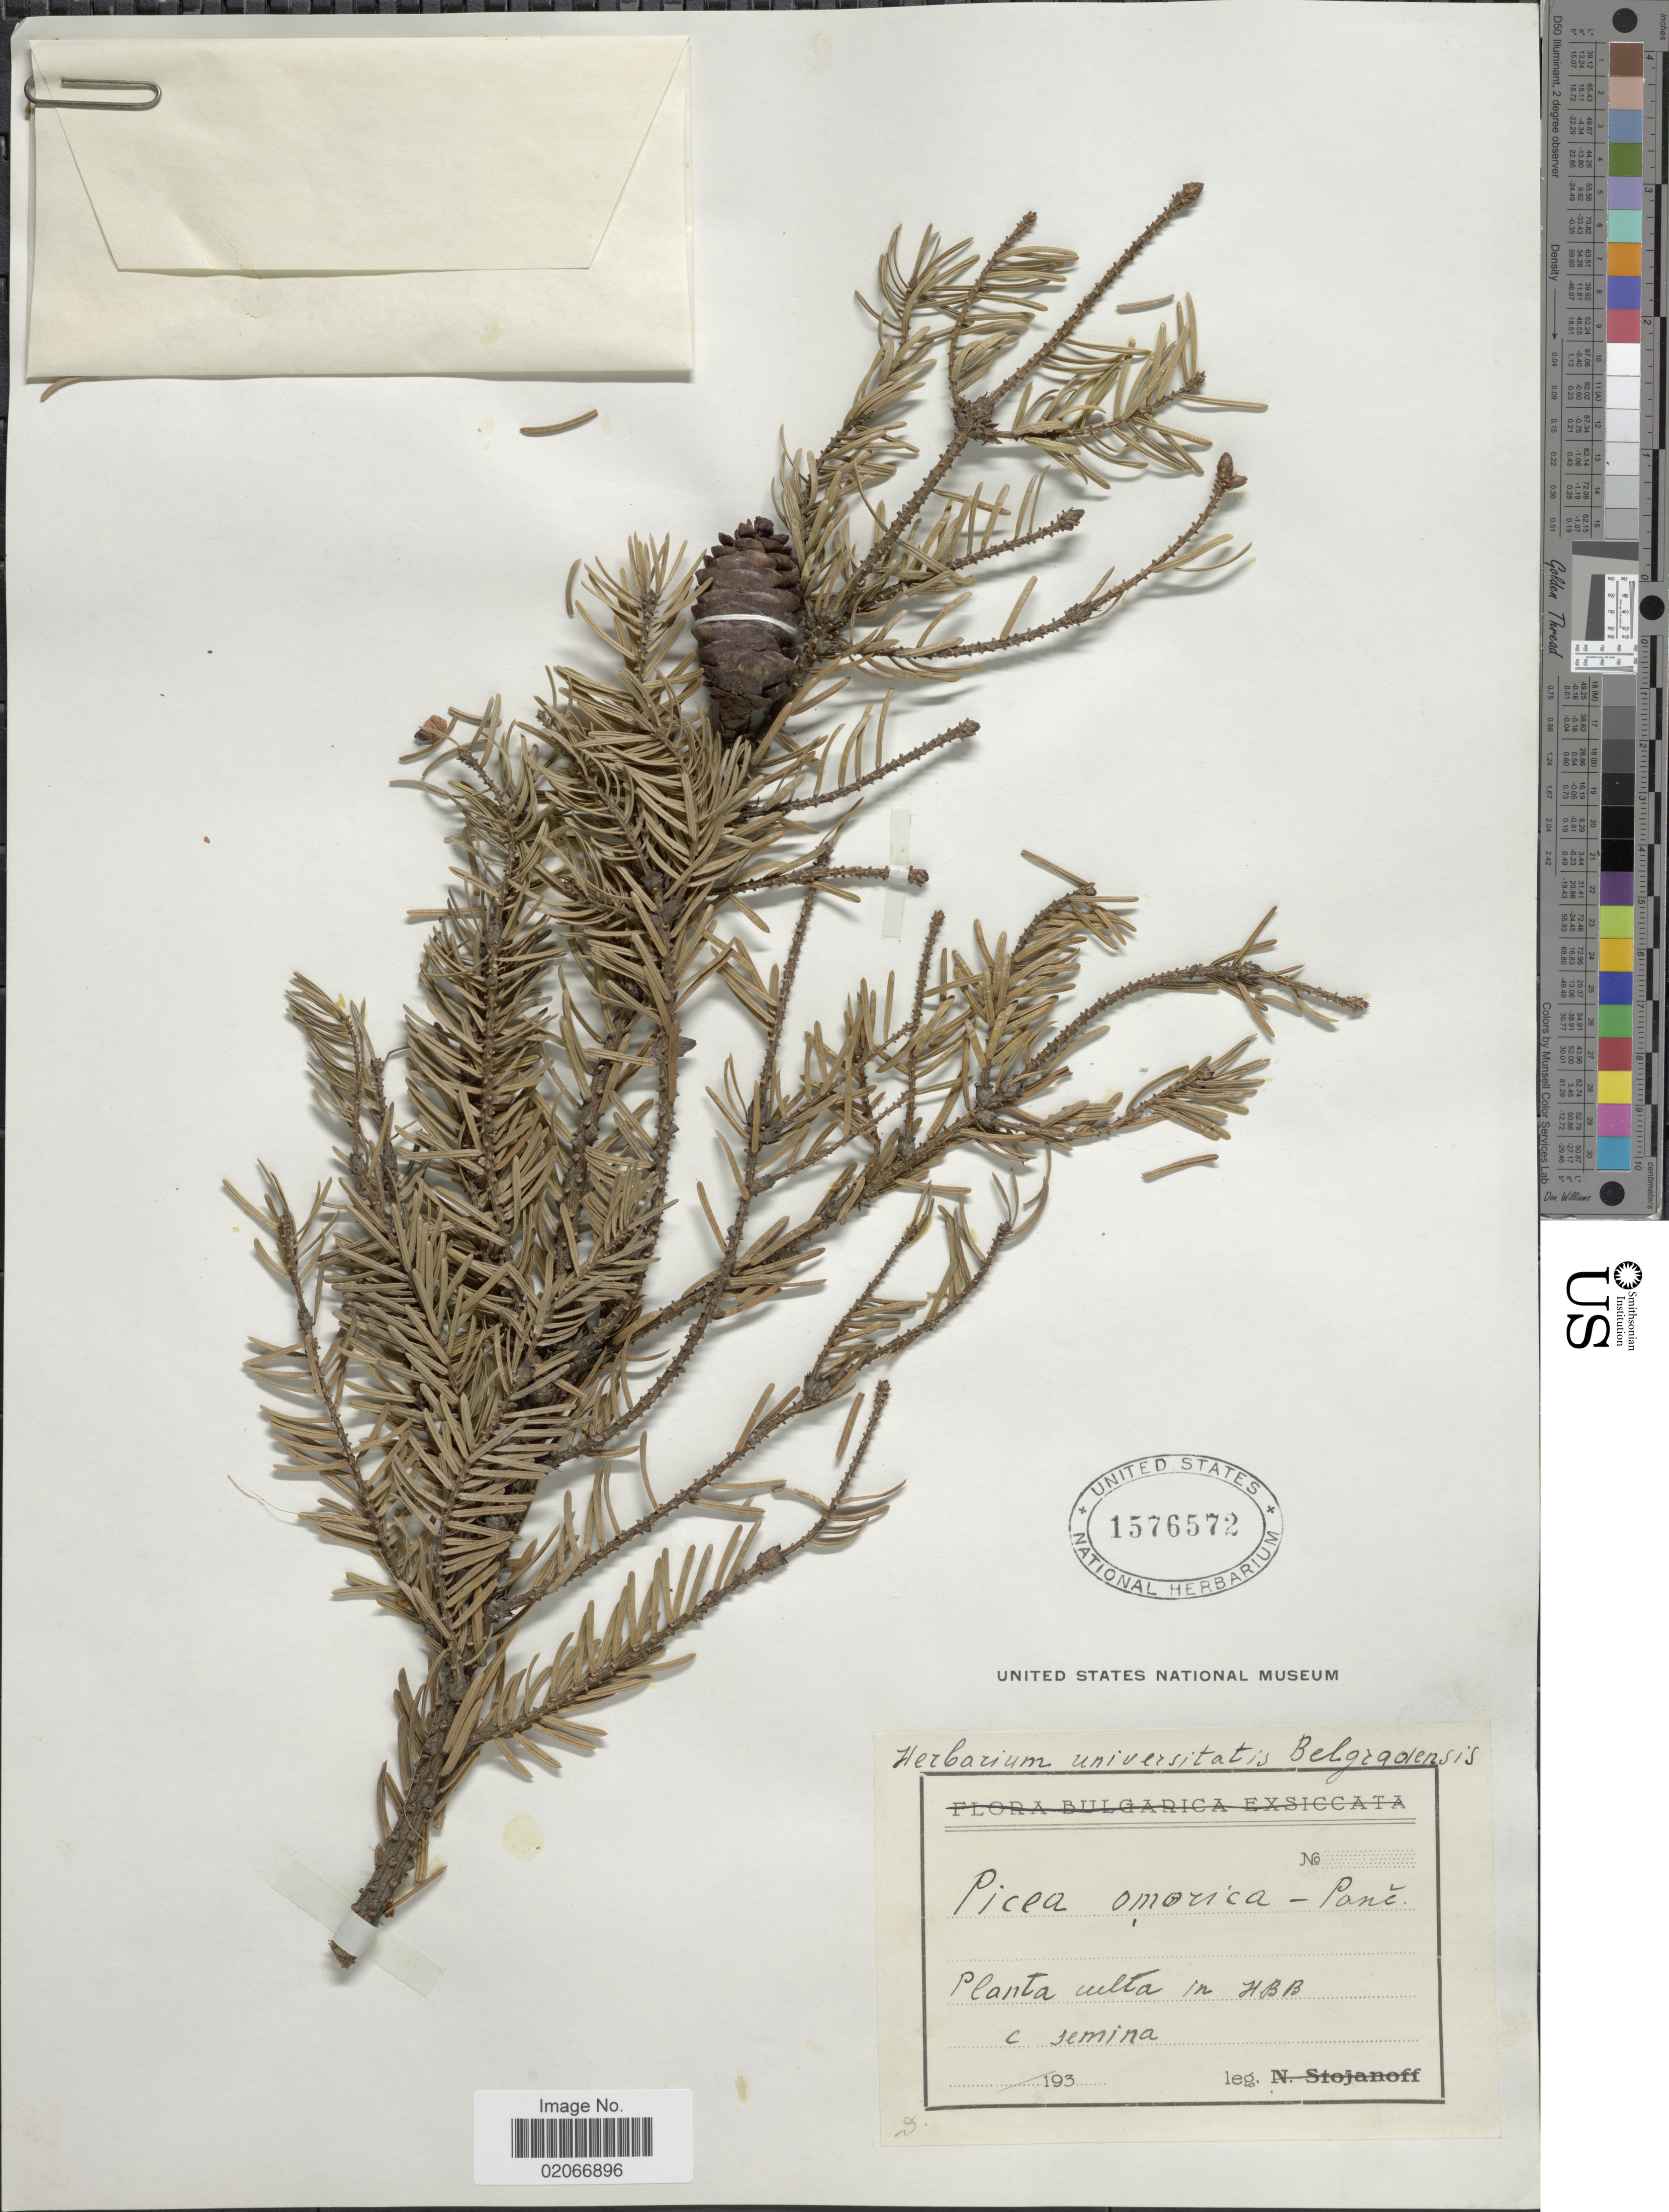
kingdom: Plantae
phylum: Tracheophyta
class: Pinopsida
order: Pinales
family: Pinaceae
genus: Picea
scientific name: Picea omorika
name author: (Pančić) Purk.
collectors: ex herb. Universitatis Belgradensis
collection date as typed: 193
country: Serbia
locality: Planta culta in HBB c semina (Plant cultivated in HBB from seeds)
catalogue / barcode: US 1576572